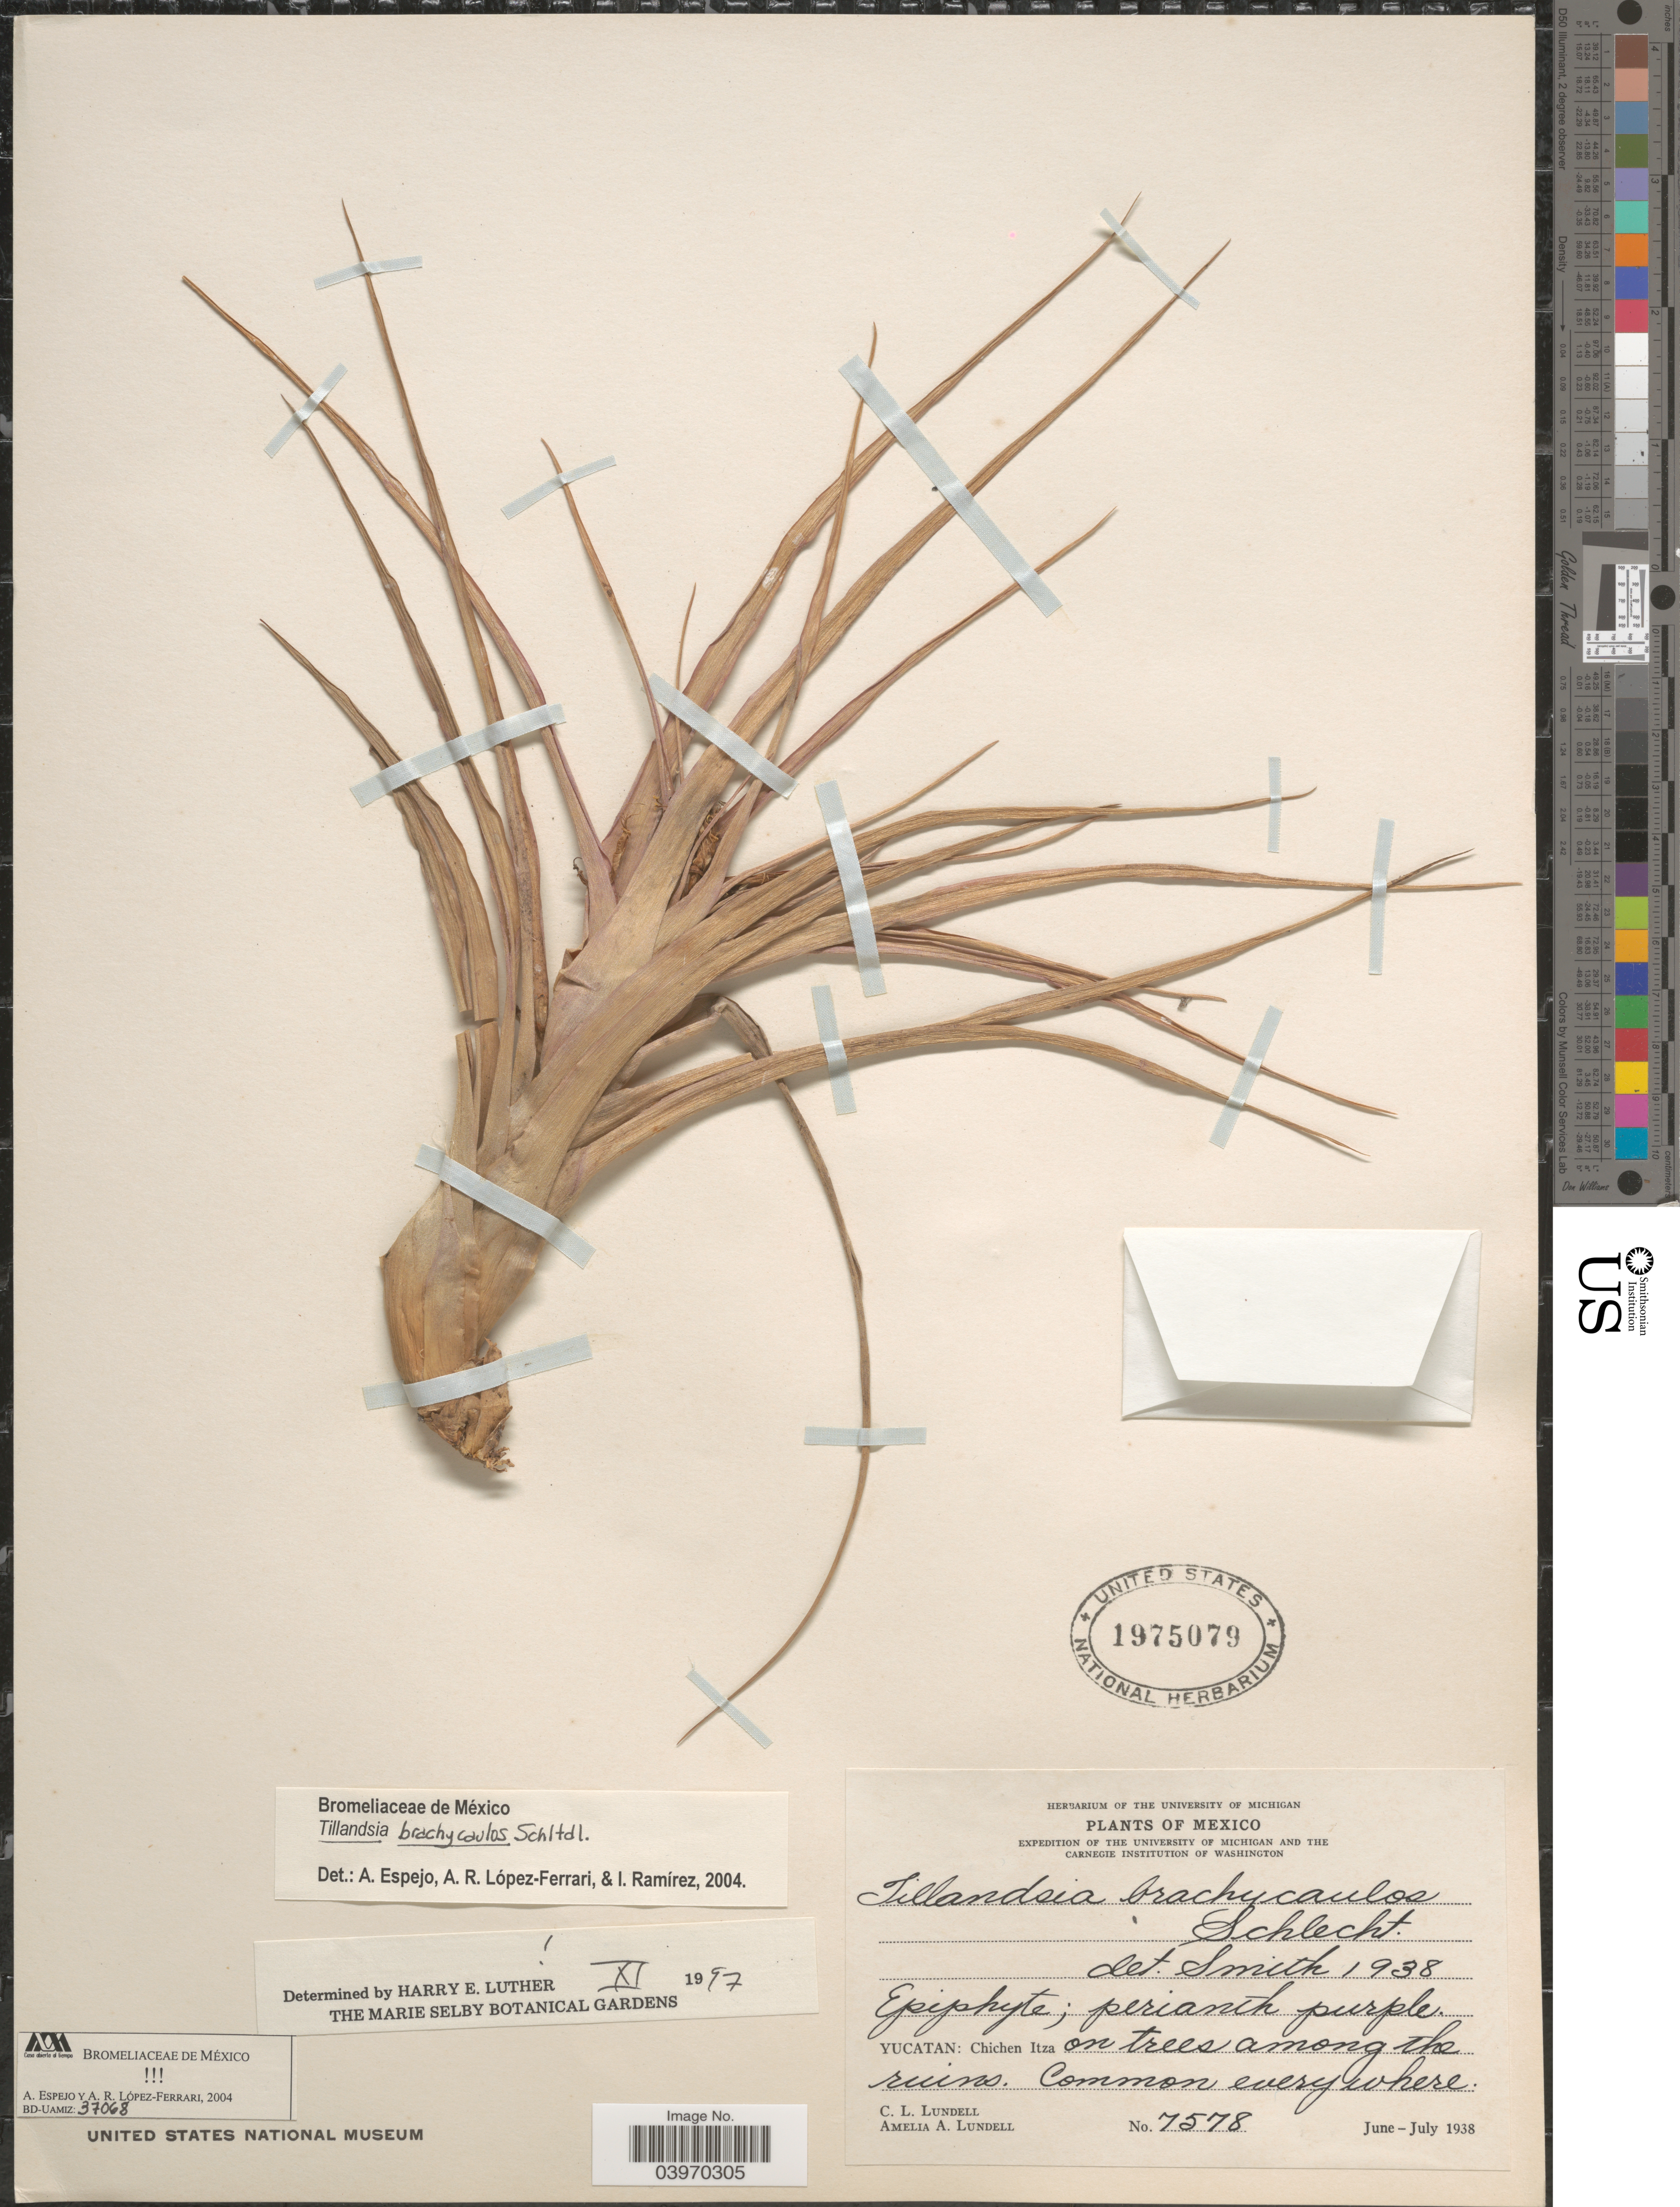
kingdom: Plantae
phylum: Tracheophyta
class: Liliopsida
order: Poales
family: Bromeliaceae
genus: Tillandsia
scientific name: Tillandsia brachycaulos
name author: Schltdl.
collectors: C. L. Lundell & A. A. Lundell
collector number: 7578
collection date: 1938-06/1938-07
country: Mexico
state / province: Yucatán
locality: Chichen Itza.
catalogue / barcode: US 1975079